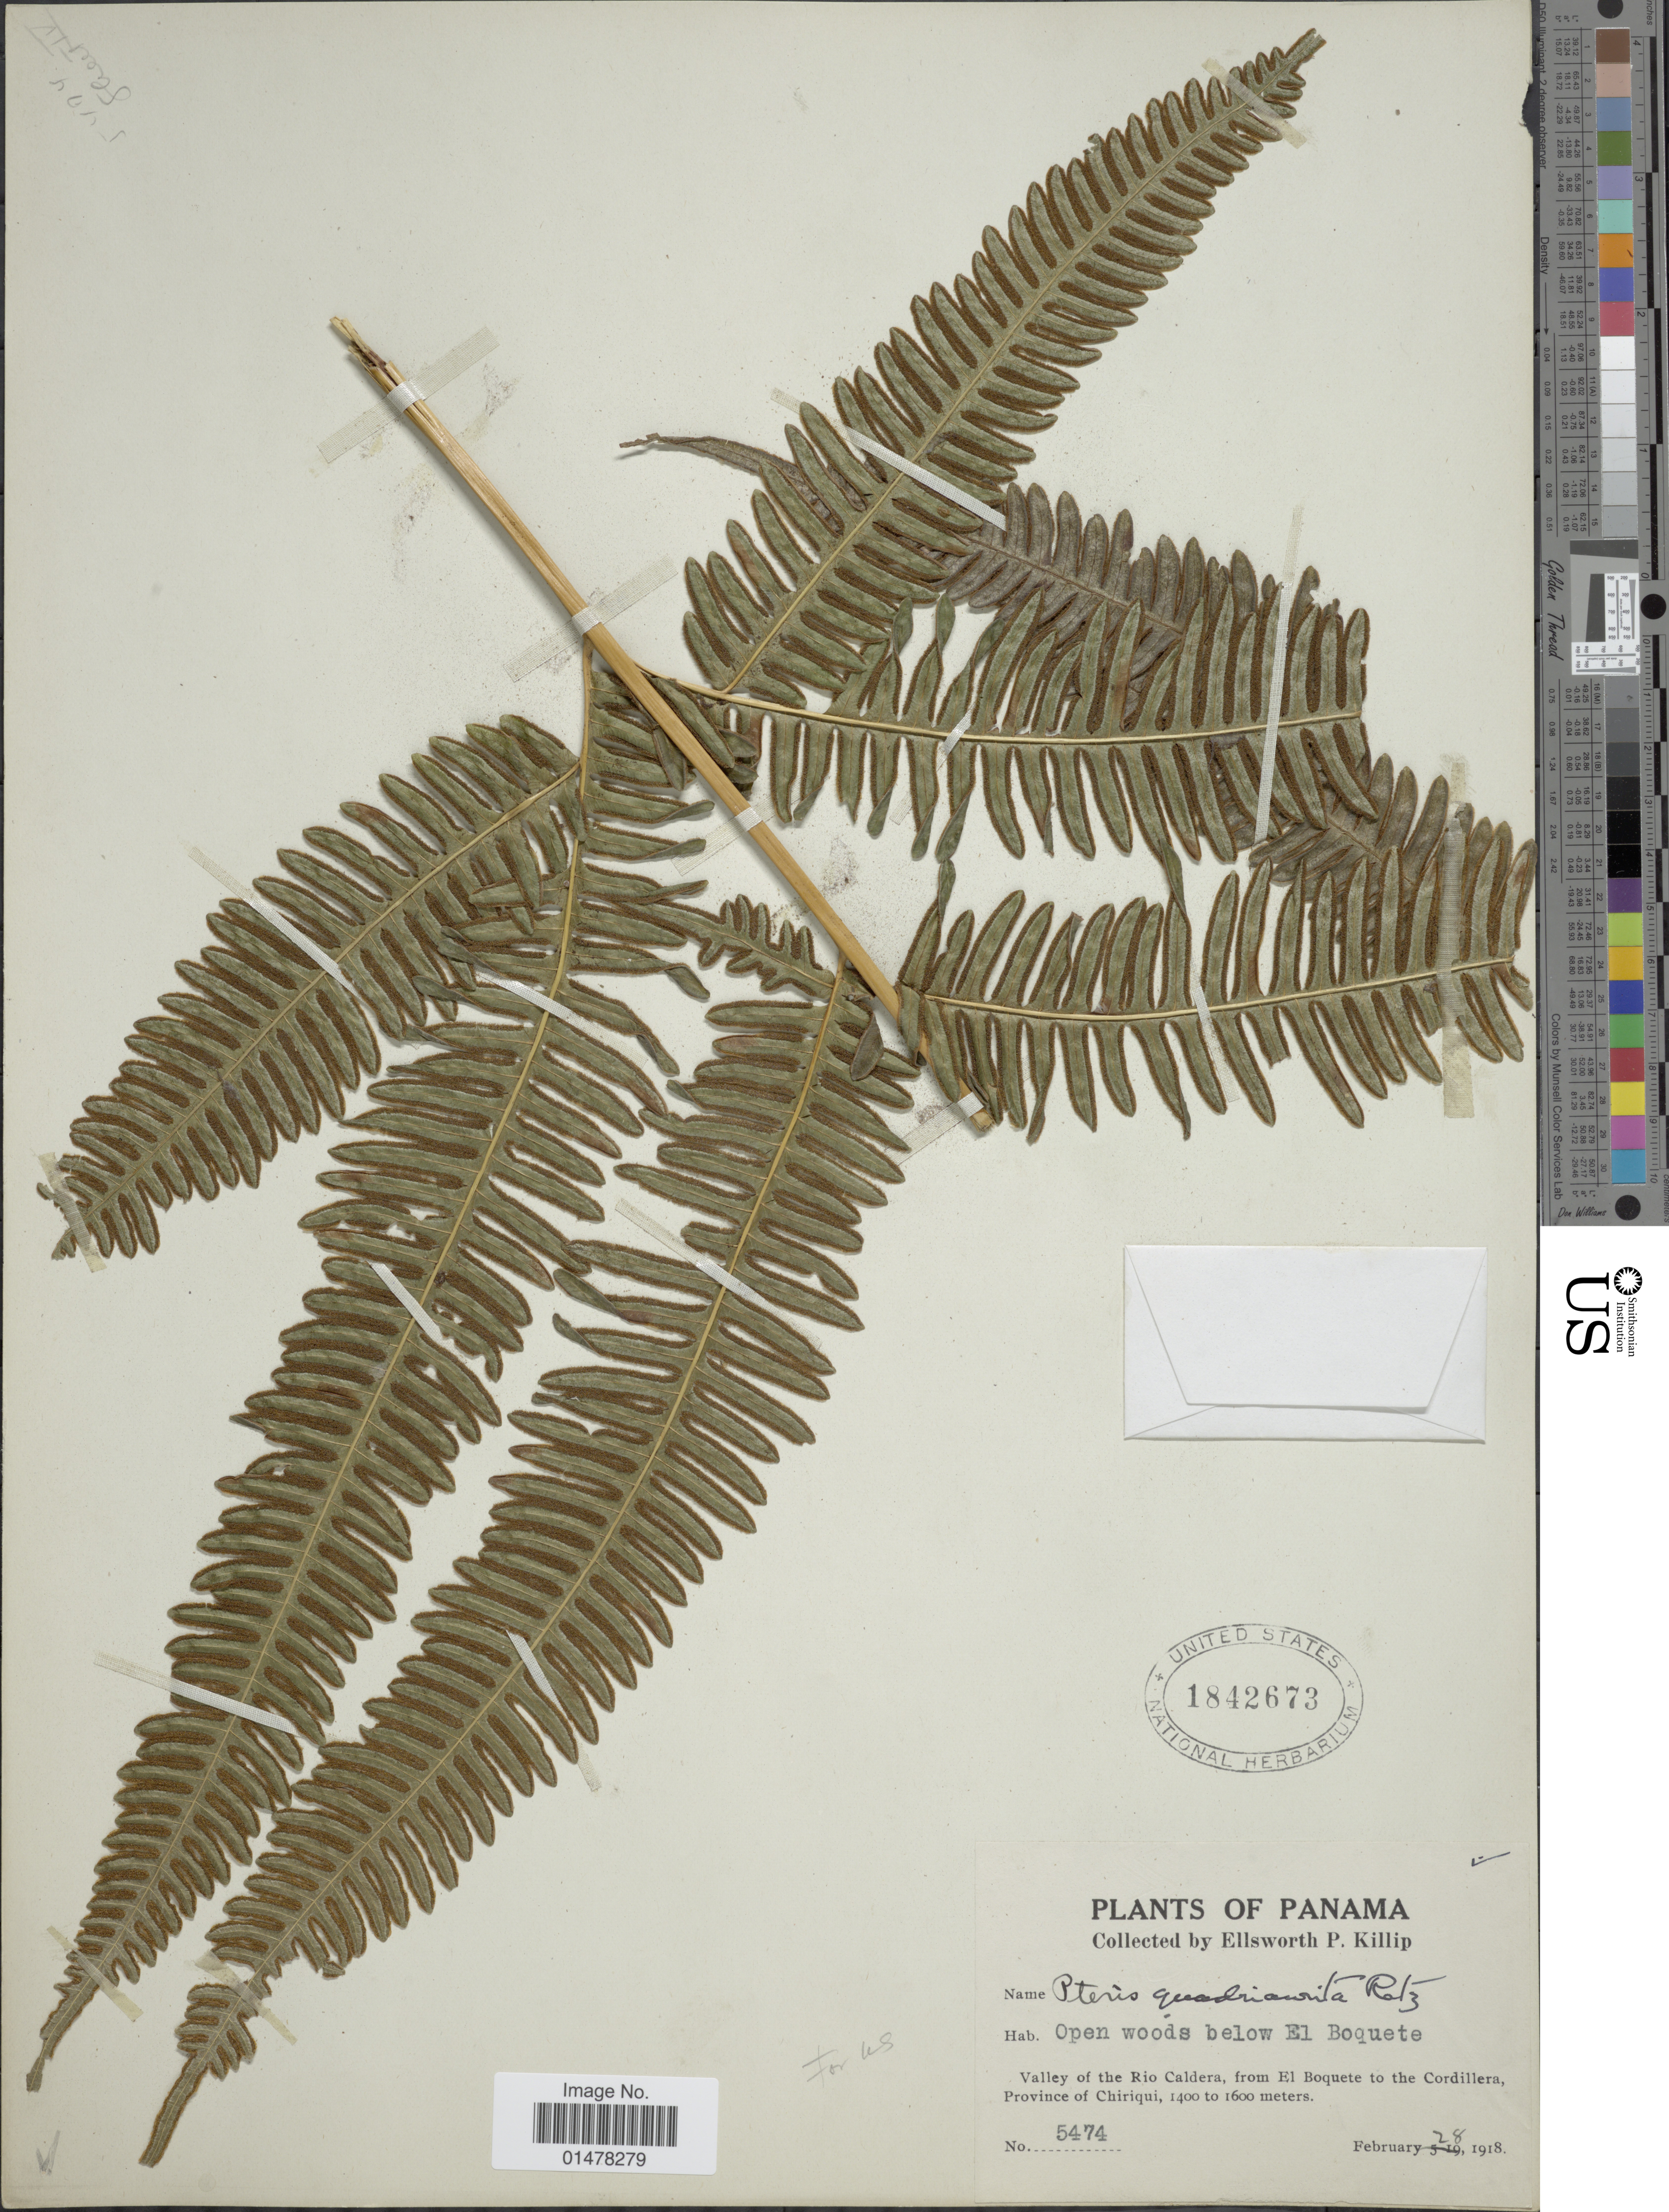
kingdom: Plantae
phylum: Tracheophyta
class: Polypodiopsida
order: Polypodiales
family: Pteridaceae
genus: Pteris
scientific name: Pteris quadriaurita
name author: Retz.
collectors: E. P. Killip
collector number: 5474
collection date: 1918-02-28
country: Panama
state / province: Chiriqui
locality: Plants of Panama, Valley of the Rio Caldera, from El Boquete to the Cordillera, province of Chiriqui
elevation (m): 1400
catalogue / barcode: US 1842673